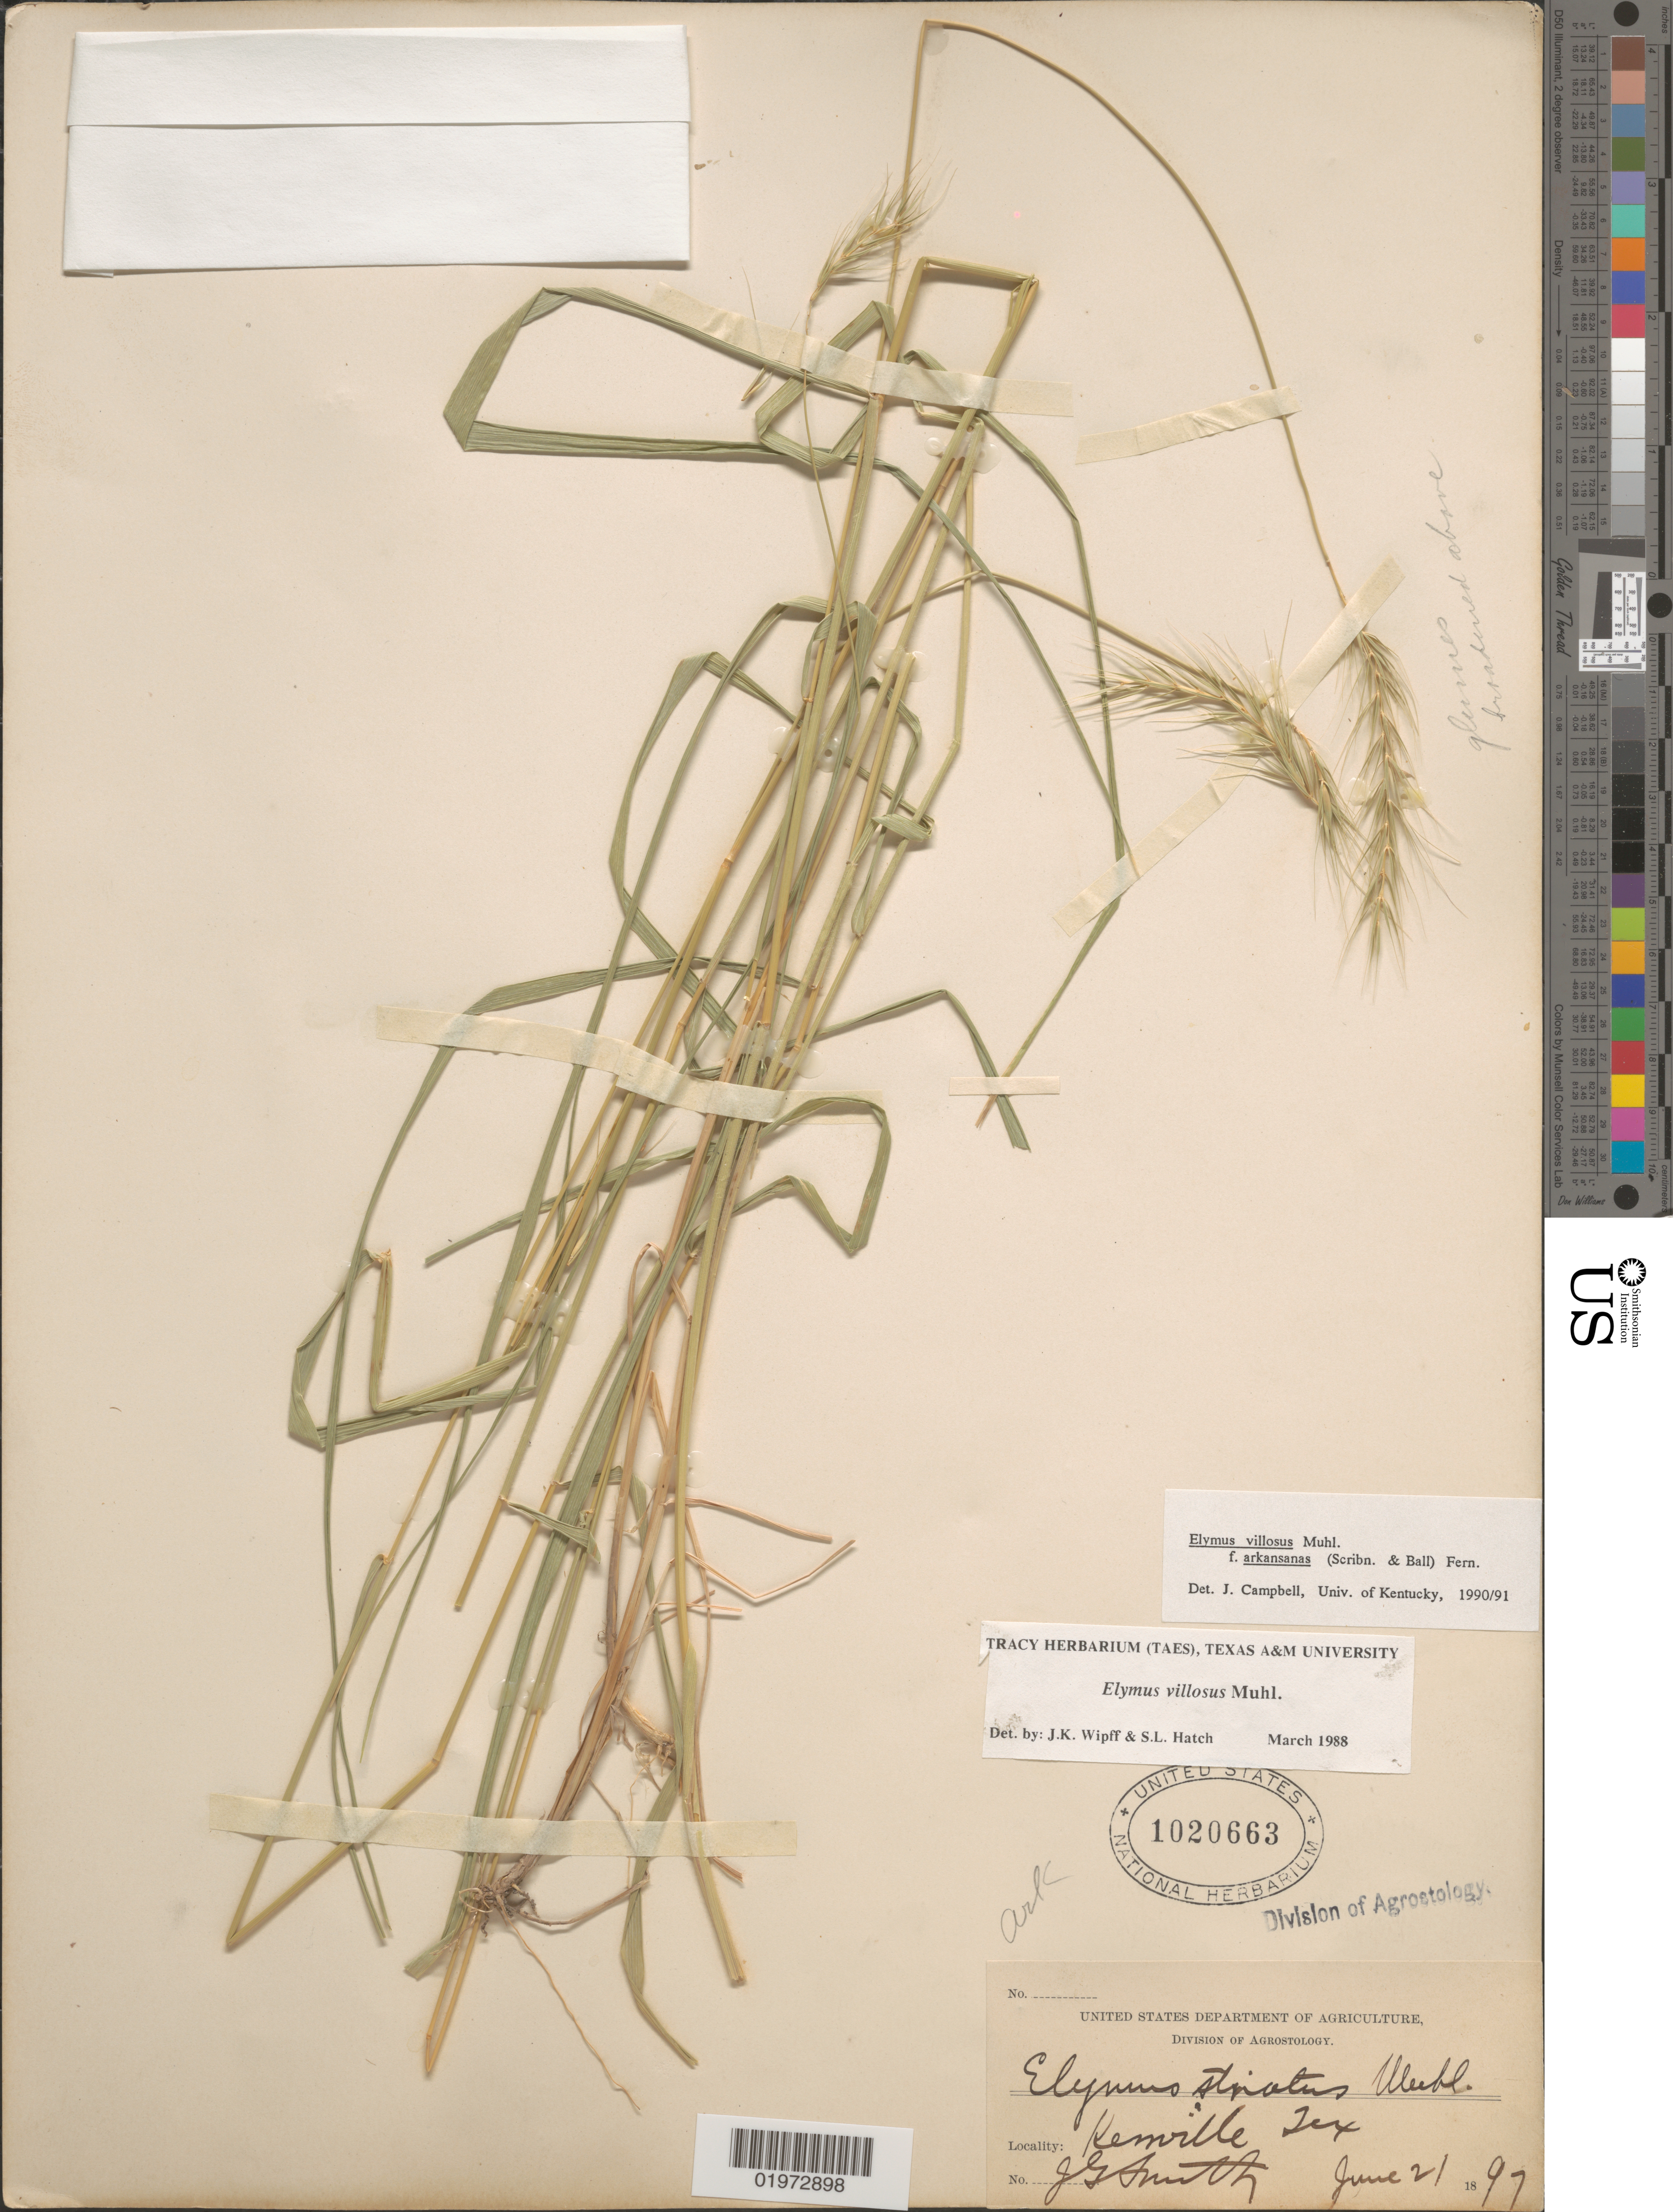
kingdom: Plantae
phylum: Tracheophyta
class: Liliopsida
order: Poales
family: Poaceae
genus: Elymus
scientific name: Elymus villosus var. arkansanus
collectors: J. G. Smith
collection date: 1897-06-21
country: United States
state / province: Texas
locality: Kerrville.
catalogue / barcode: US 1020663